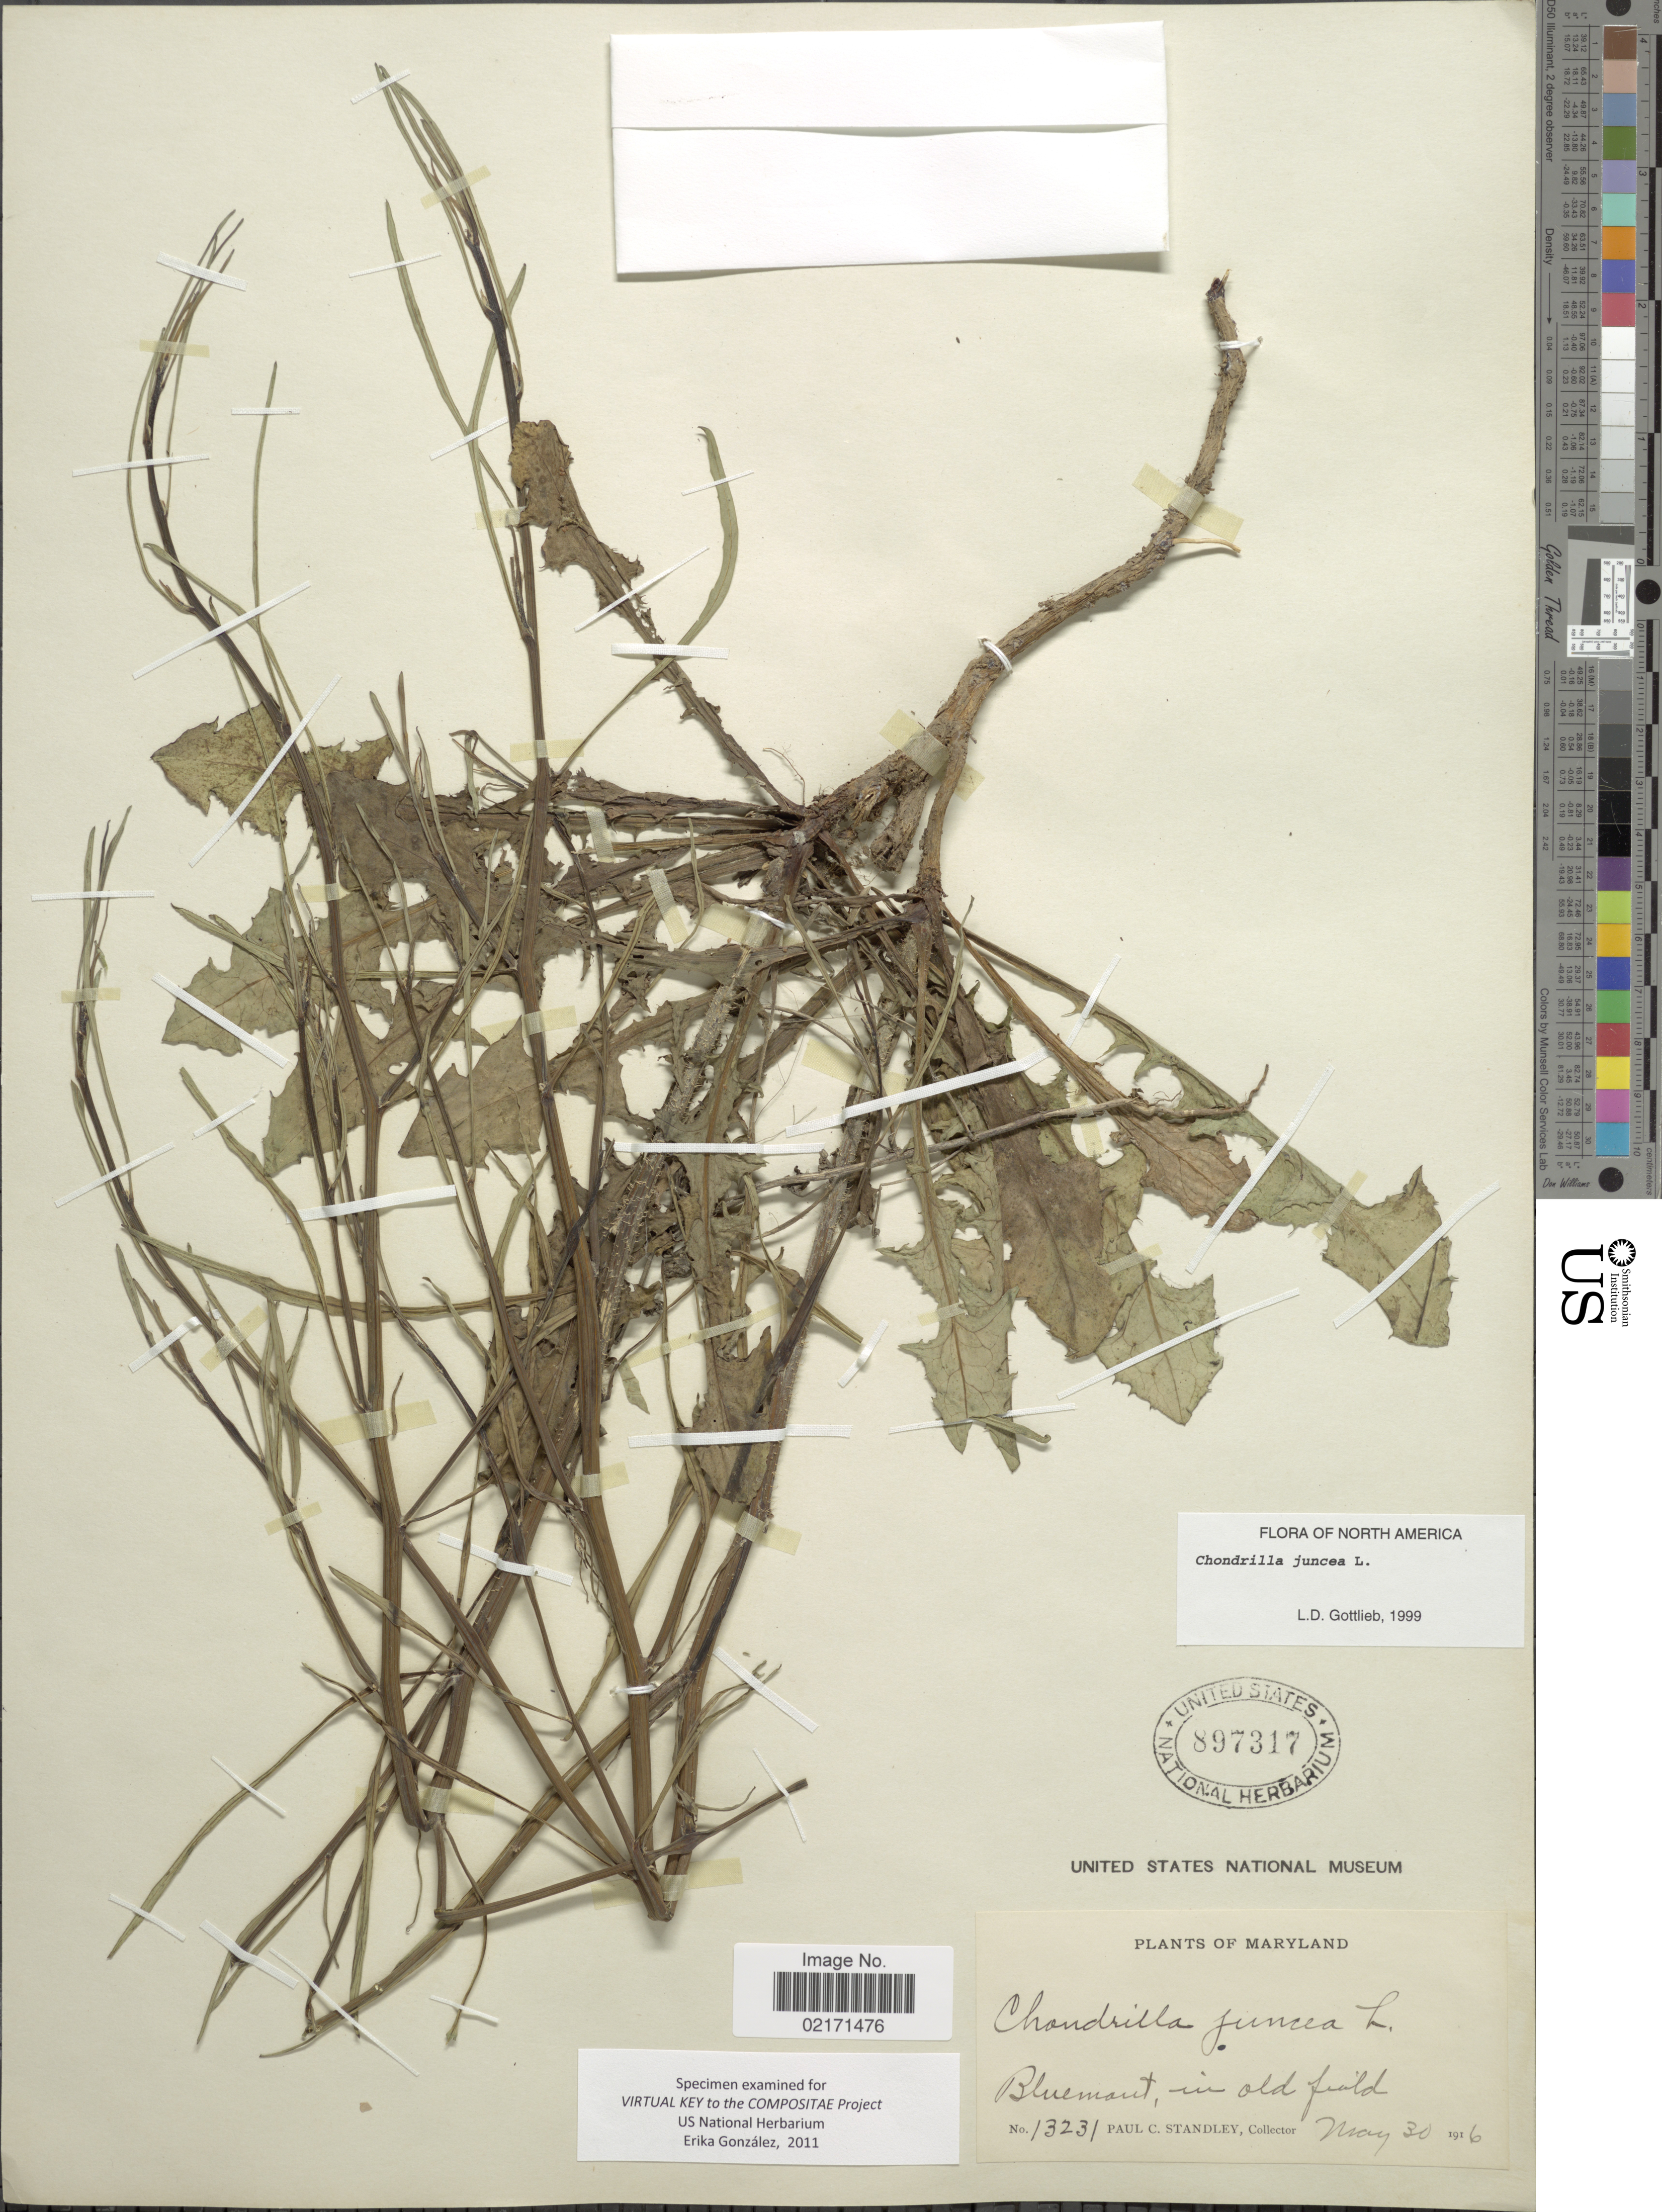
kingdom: Plantae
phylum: Tracheophyta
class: Magnoliopsida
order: Asterales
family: Asteraceae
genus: Chondrilla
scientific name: Chondrilla juncea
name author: L.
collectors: P. C. Standley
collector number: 13231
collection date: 1916-05-30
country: United States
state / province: Maryland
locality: Bluemont, in old field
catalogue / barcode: US 897317